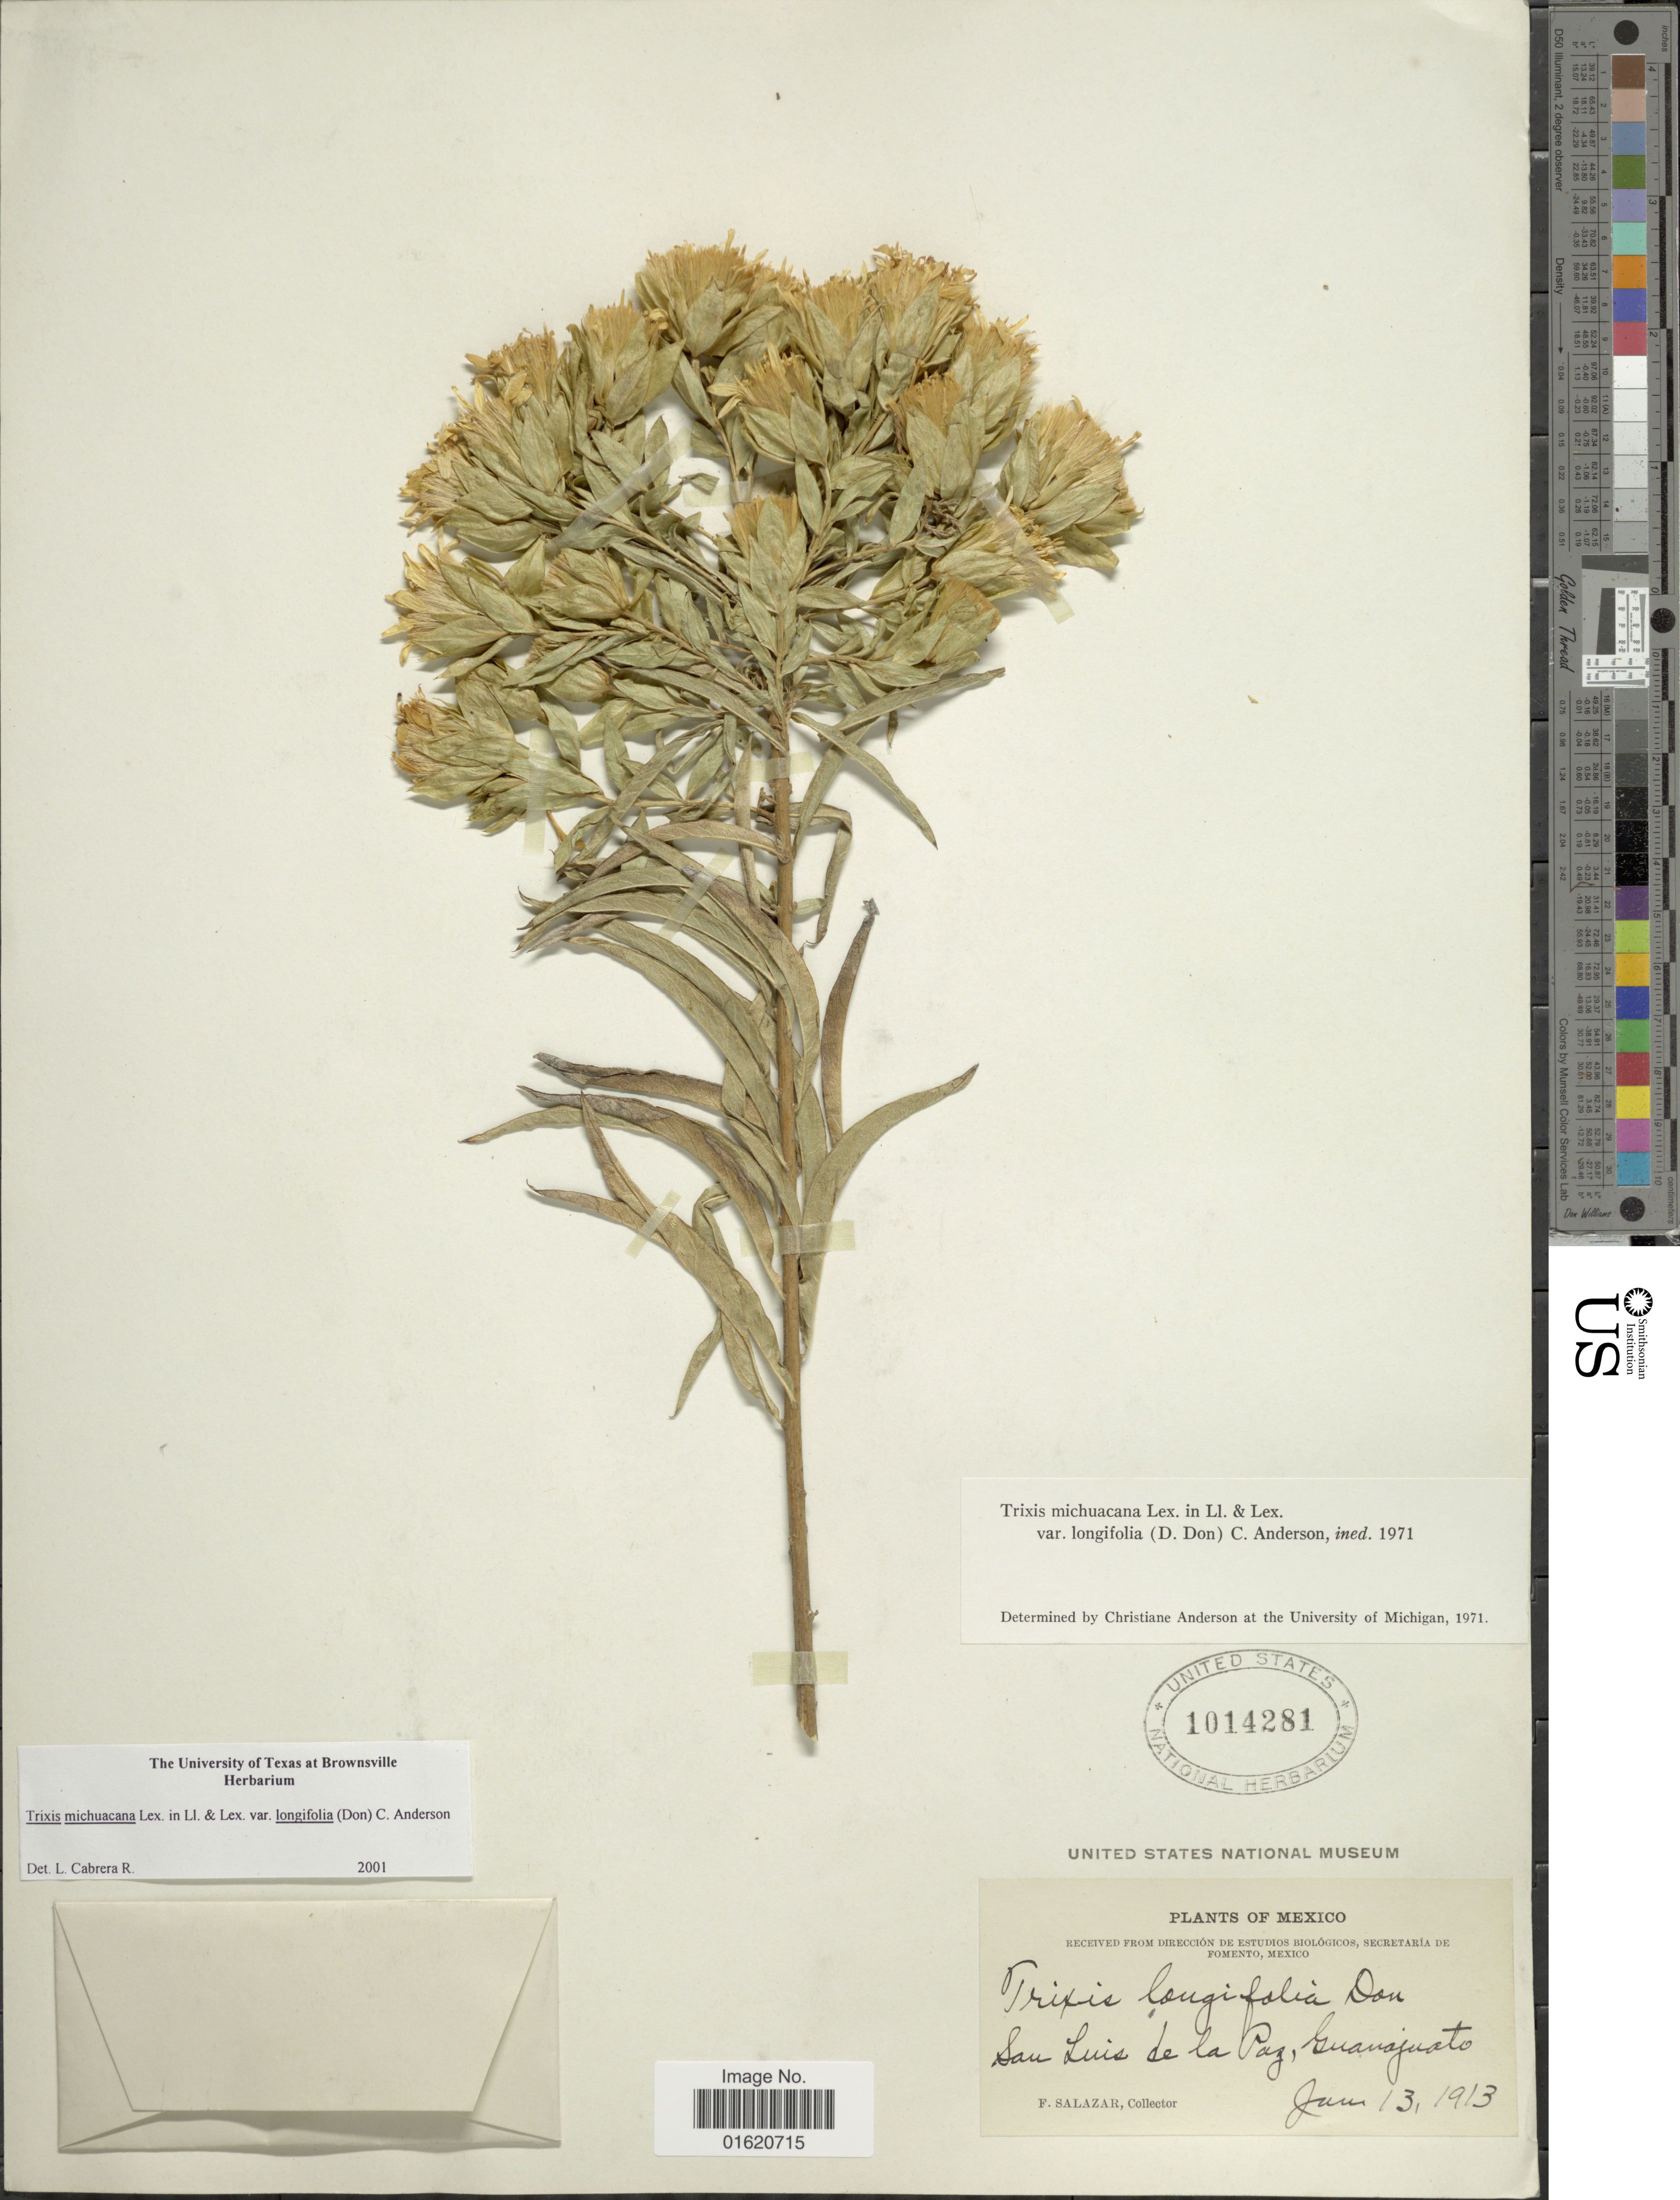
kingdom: Plantae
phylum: Tracheophyta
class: Magnoliopsida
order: Asterales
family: Asteraceae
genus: Trixis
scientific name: Trixis michuacana var. longifolia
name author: (D. Don) C.E. Anderson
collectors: F. Salazar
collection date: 1913-01-13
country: Mexico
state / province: Guanajuato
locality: San Luis de la Paz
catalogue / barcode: US 1014281